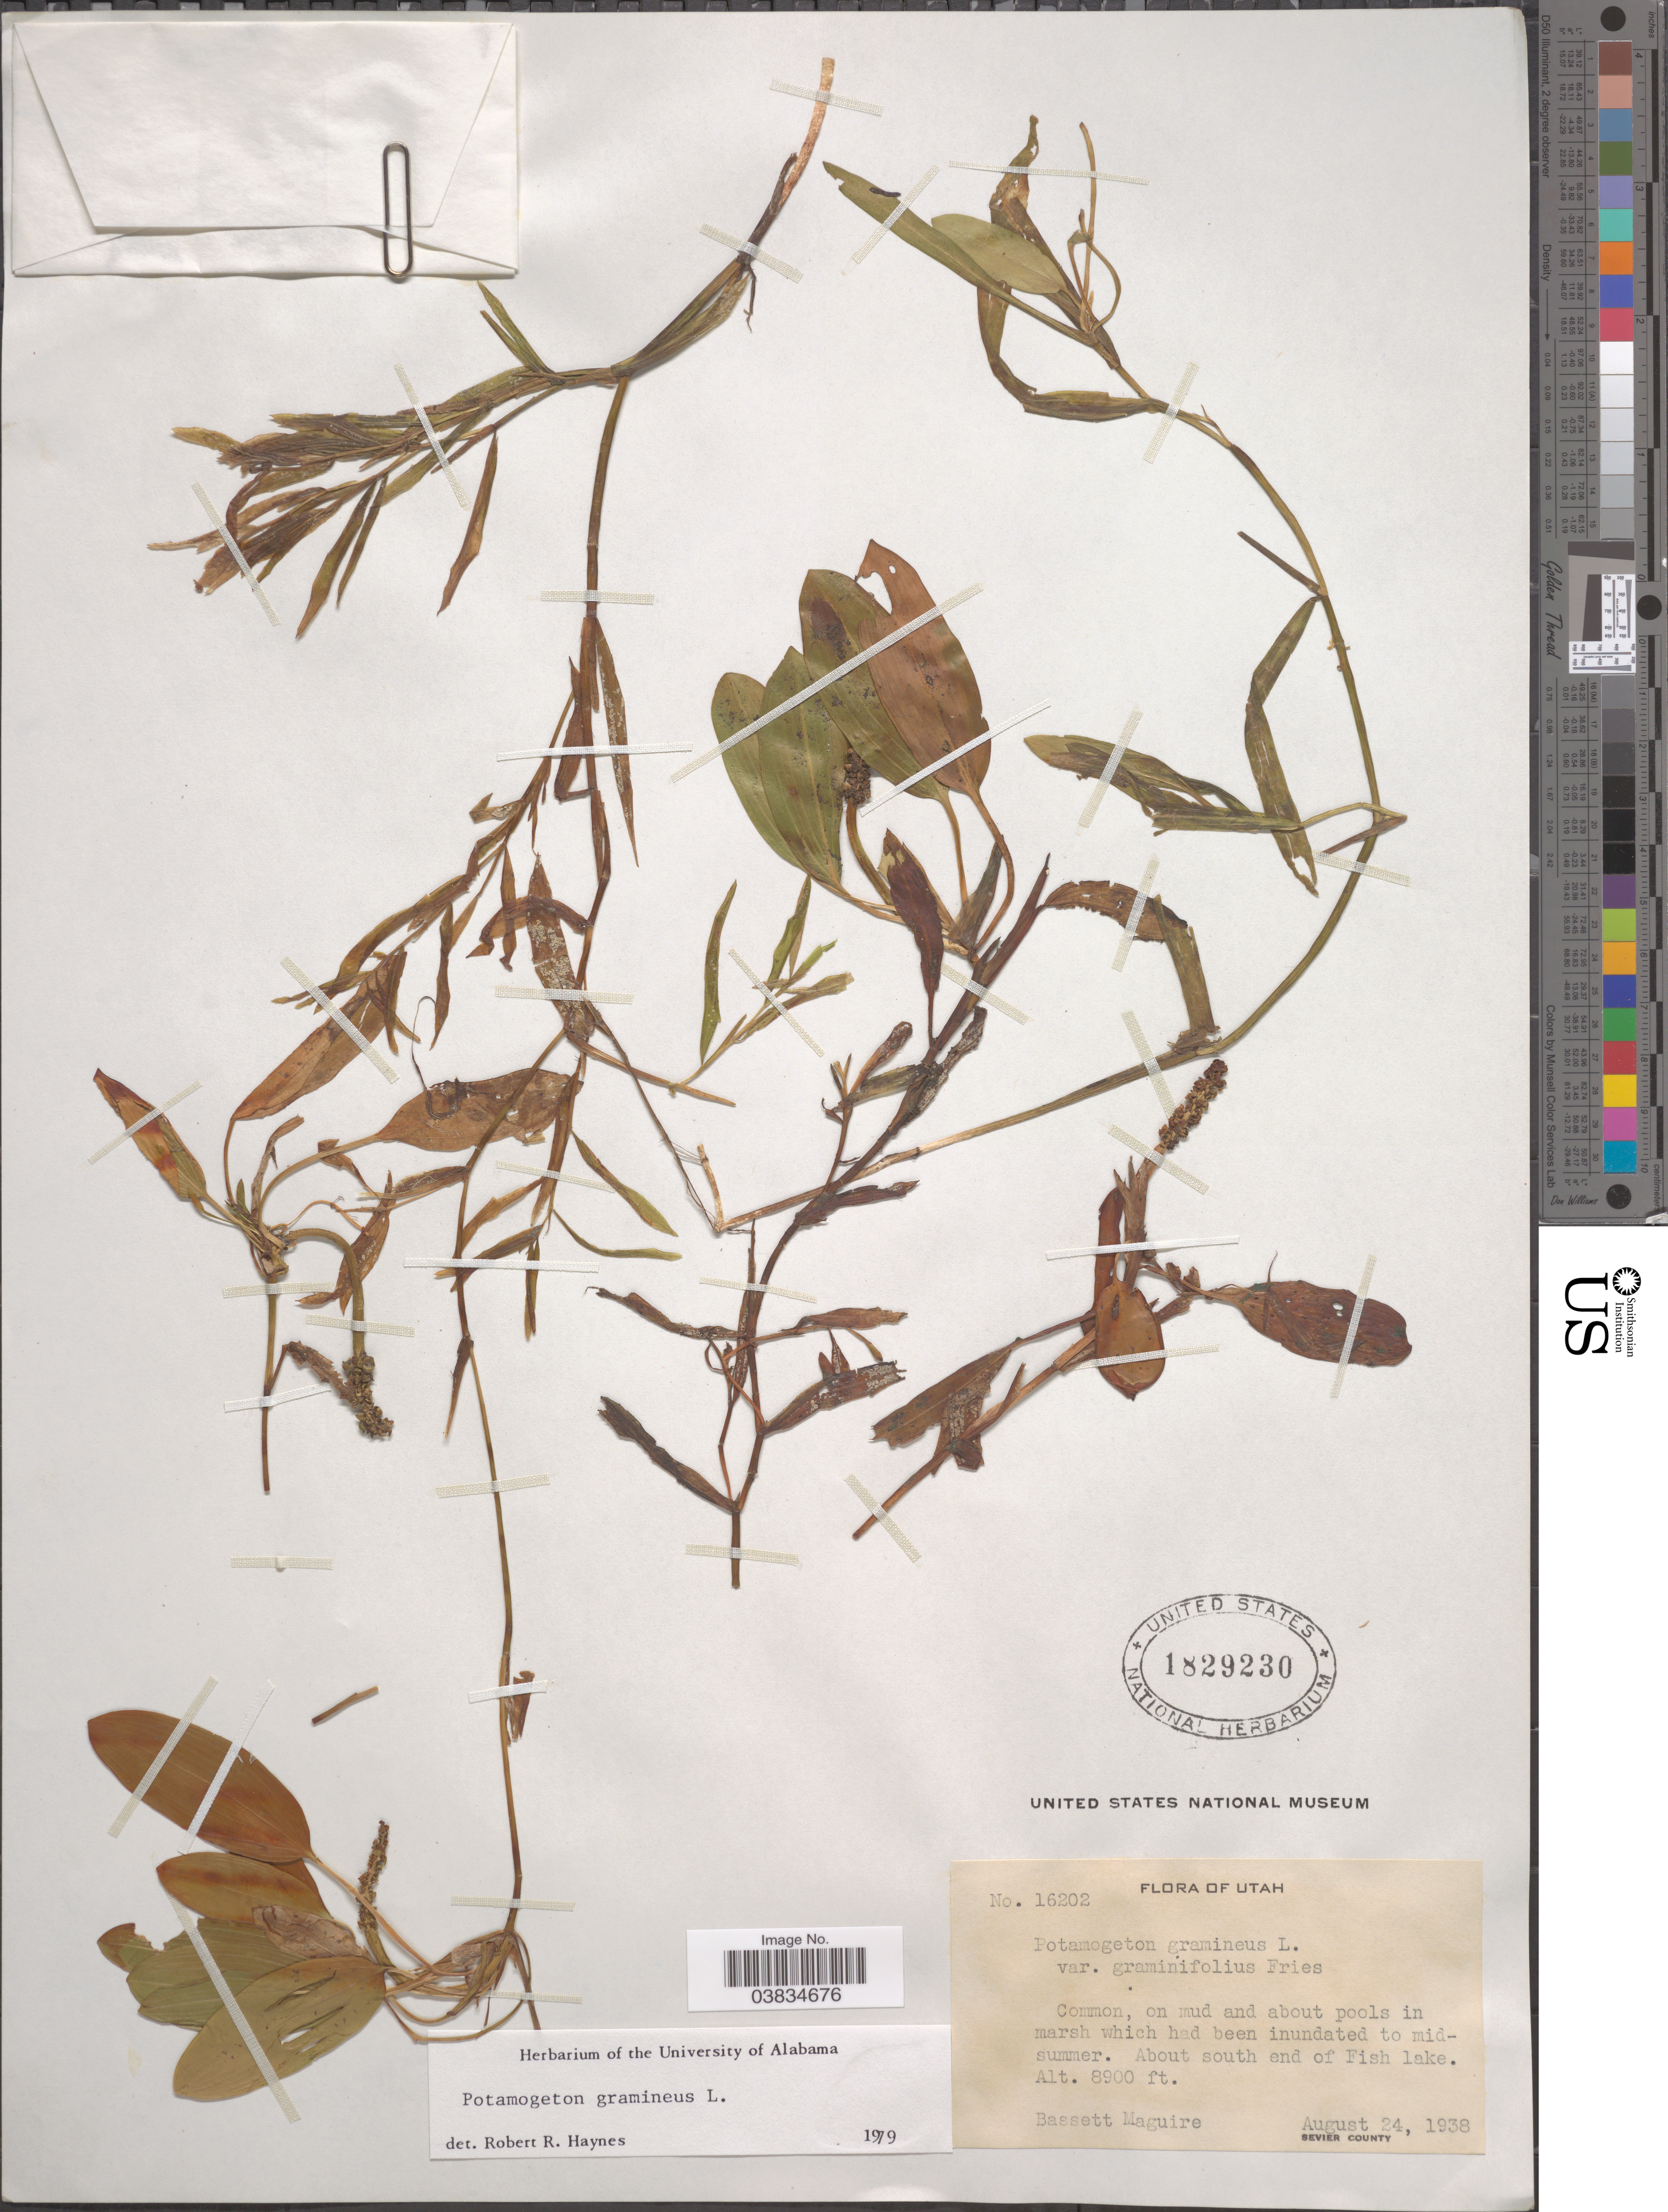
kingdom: Plantae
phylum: Tracheophyta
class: Liliopsida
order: Alismatales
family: Potamogetonaceae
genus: Potamogeton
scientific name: Potamogeton gramineus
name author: L.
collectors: B. Maguire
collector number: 16202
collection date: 1938-08-24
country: United States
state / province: Utah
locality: About south end of Fish lake. Sevier County.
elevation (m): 2713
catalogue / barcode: US 1829230